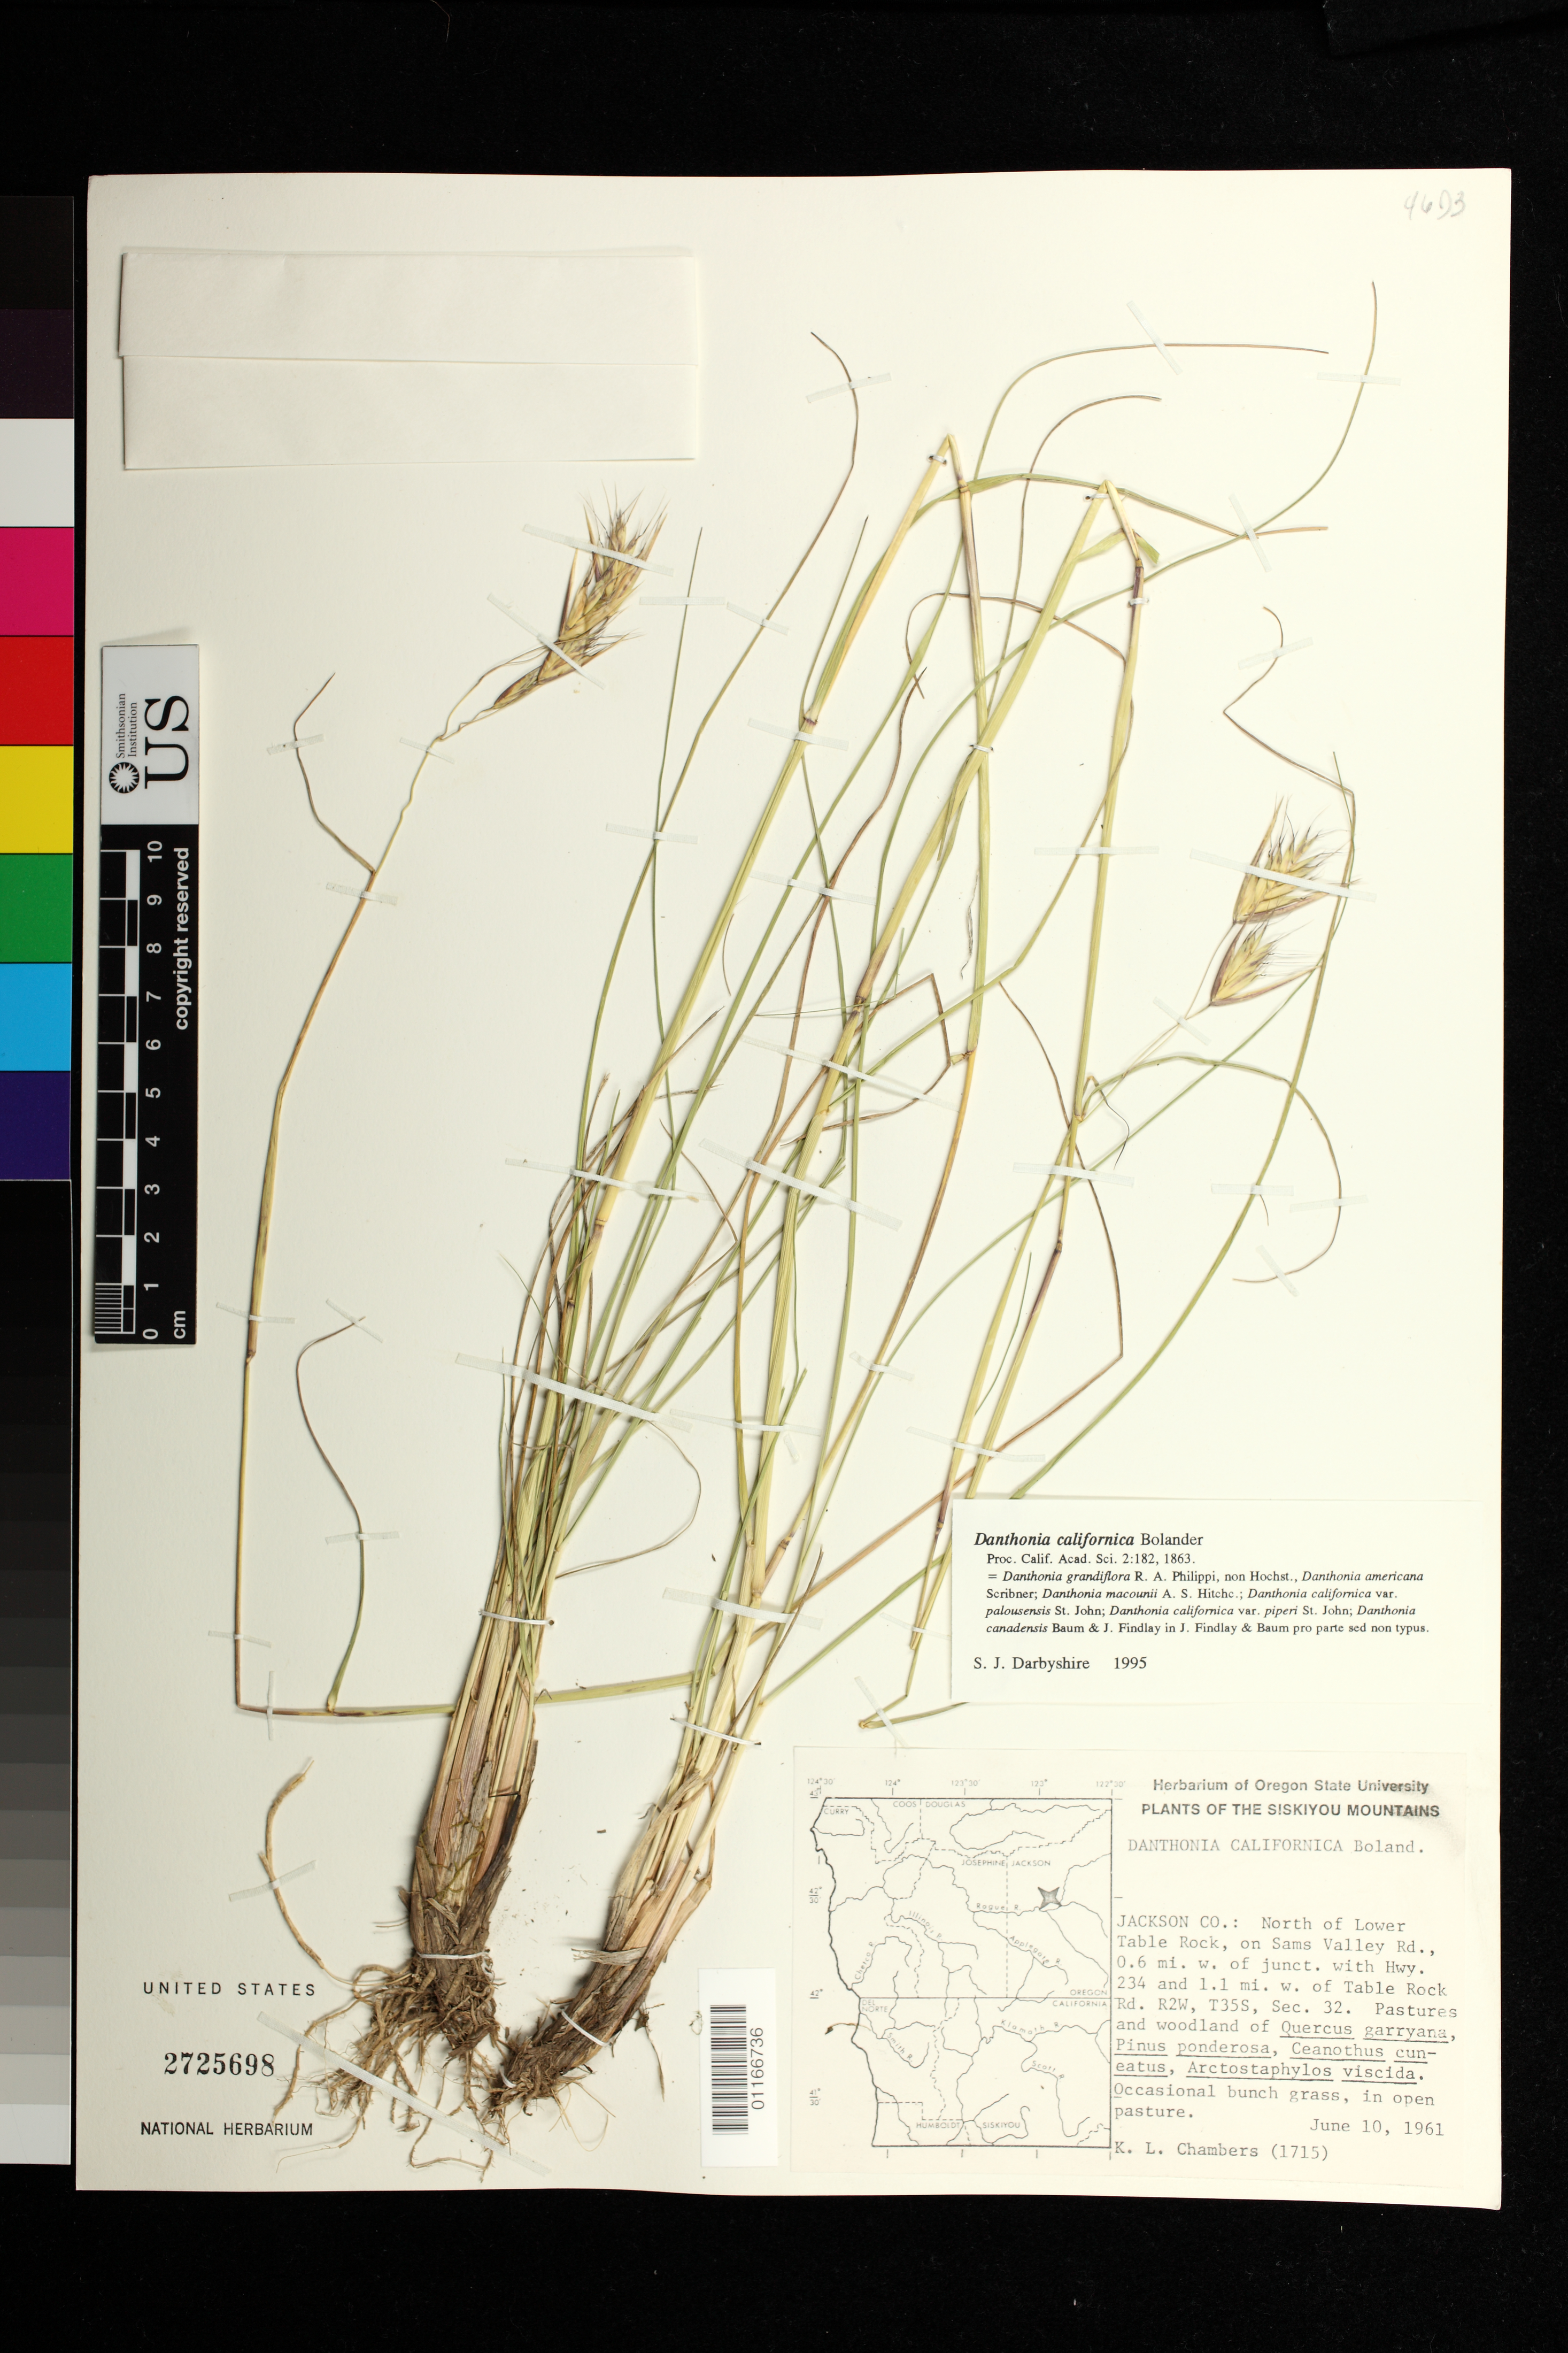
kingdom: Plantae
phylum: Tracheophyta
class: Liliopsida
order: Poales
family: Poaceae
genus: Danthonia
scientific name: Danthonia californica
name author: Bol.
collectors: K. L. Chambers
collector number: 1715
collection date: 1961-06-10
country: United States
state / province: Oregon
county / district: Jackson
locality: North of Lower Table Rock, on Sams Valley Road, 0.6 miles W of Junction with Highway 234 and 1.1 miles W of Table Rock Road R2W, T35S, Sec. 32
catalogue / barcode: US 2725698